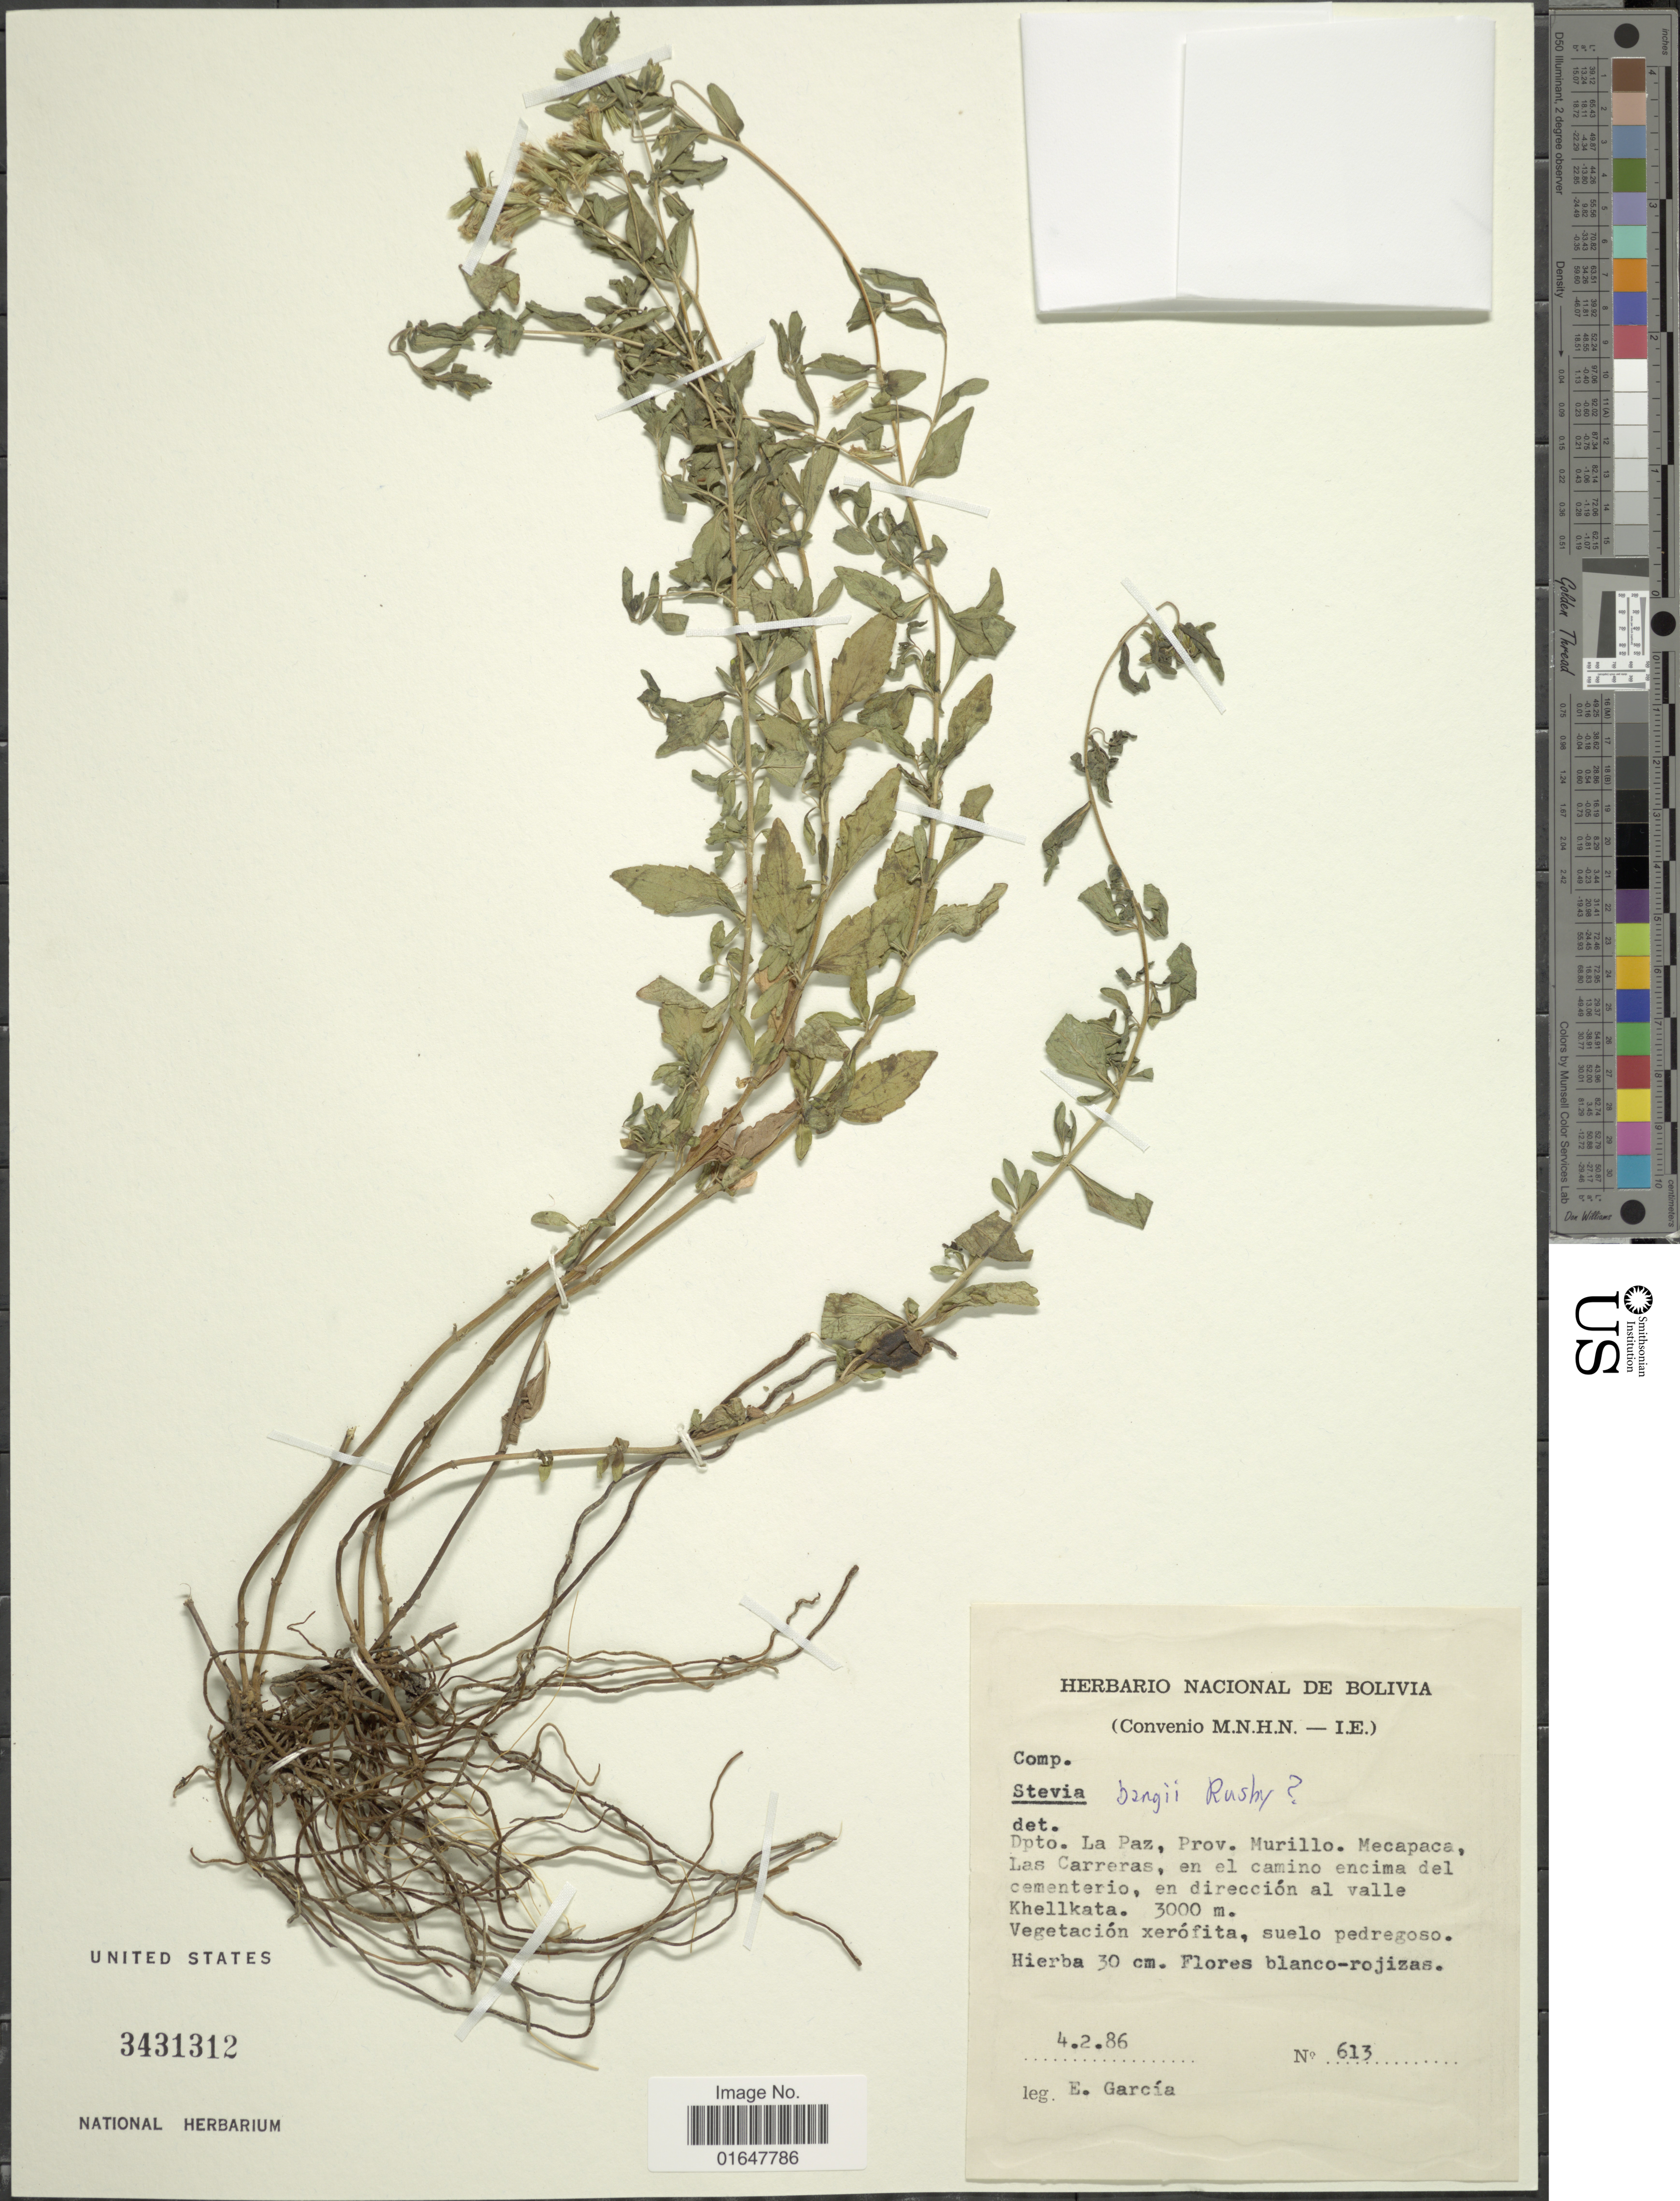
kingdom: Plantae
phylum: Tracheophyta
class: Magnoliopsida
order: Asterales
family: Asteraceae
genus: Stevia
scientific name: Stevia bangii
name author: Rusby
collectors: E. García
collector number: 613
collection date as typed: Transcribed d/m/y: 4/2/86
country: Bolivia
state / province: La Paz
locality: Prov. Murillo, Macapaca, Las Carreras, en el camino encima del cementerio, en direccion al valle Khellkata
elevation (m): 3000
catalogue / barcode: US 3431312